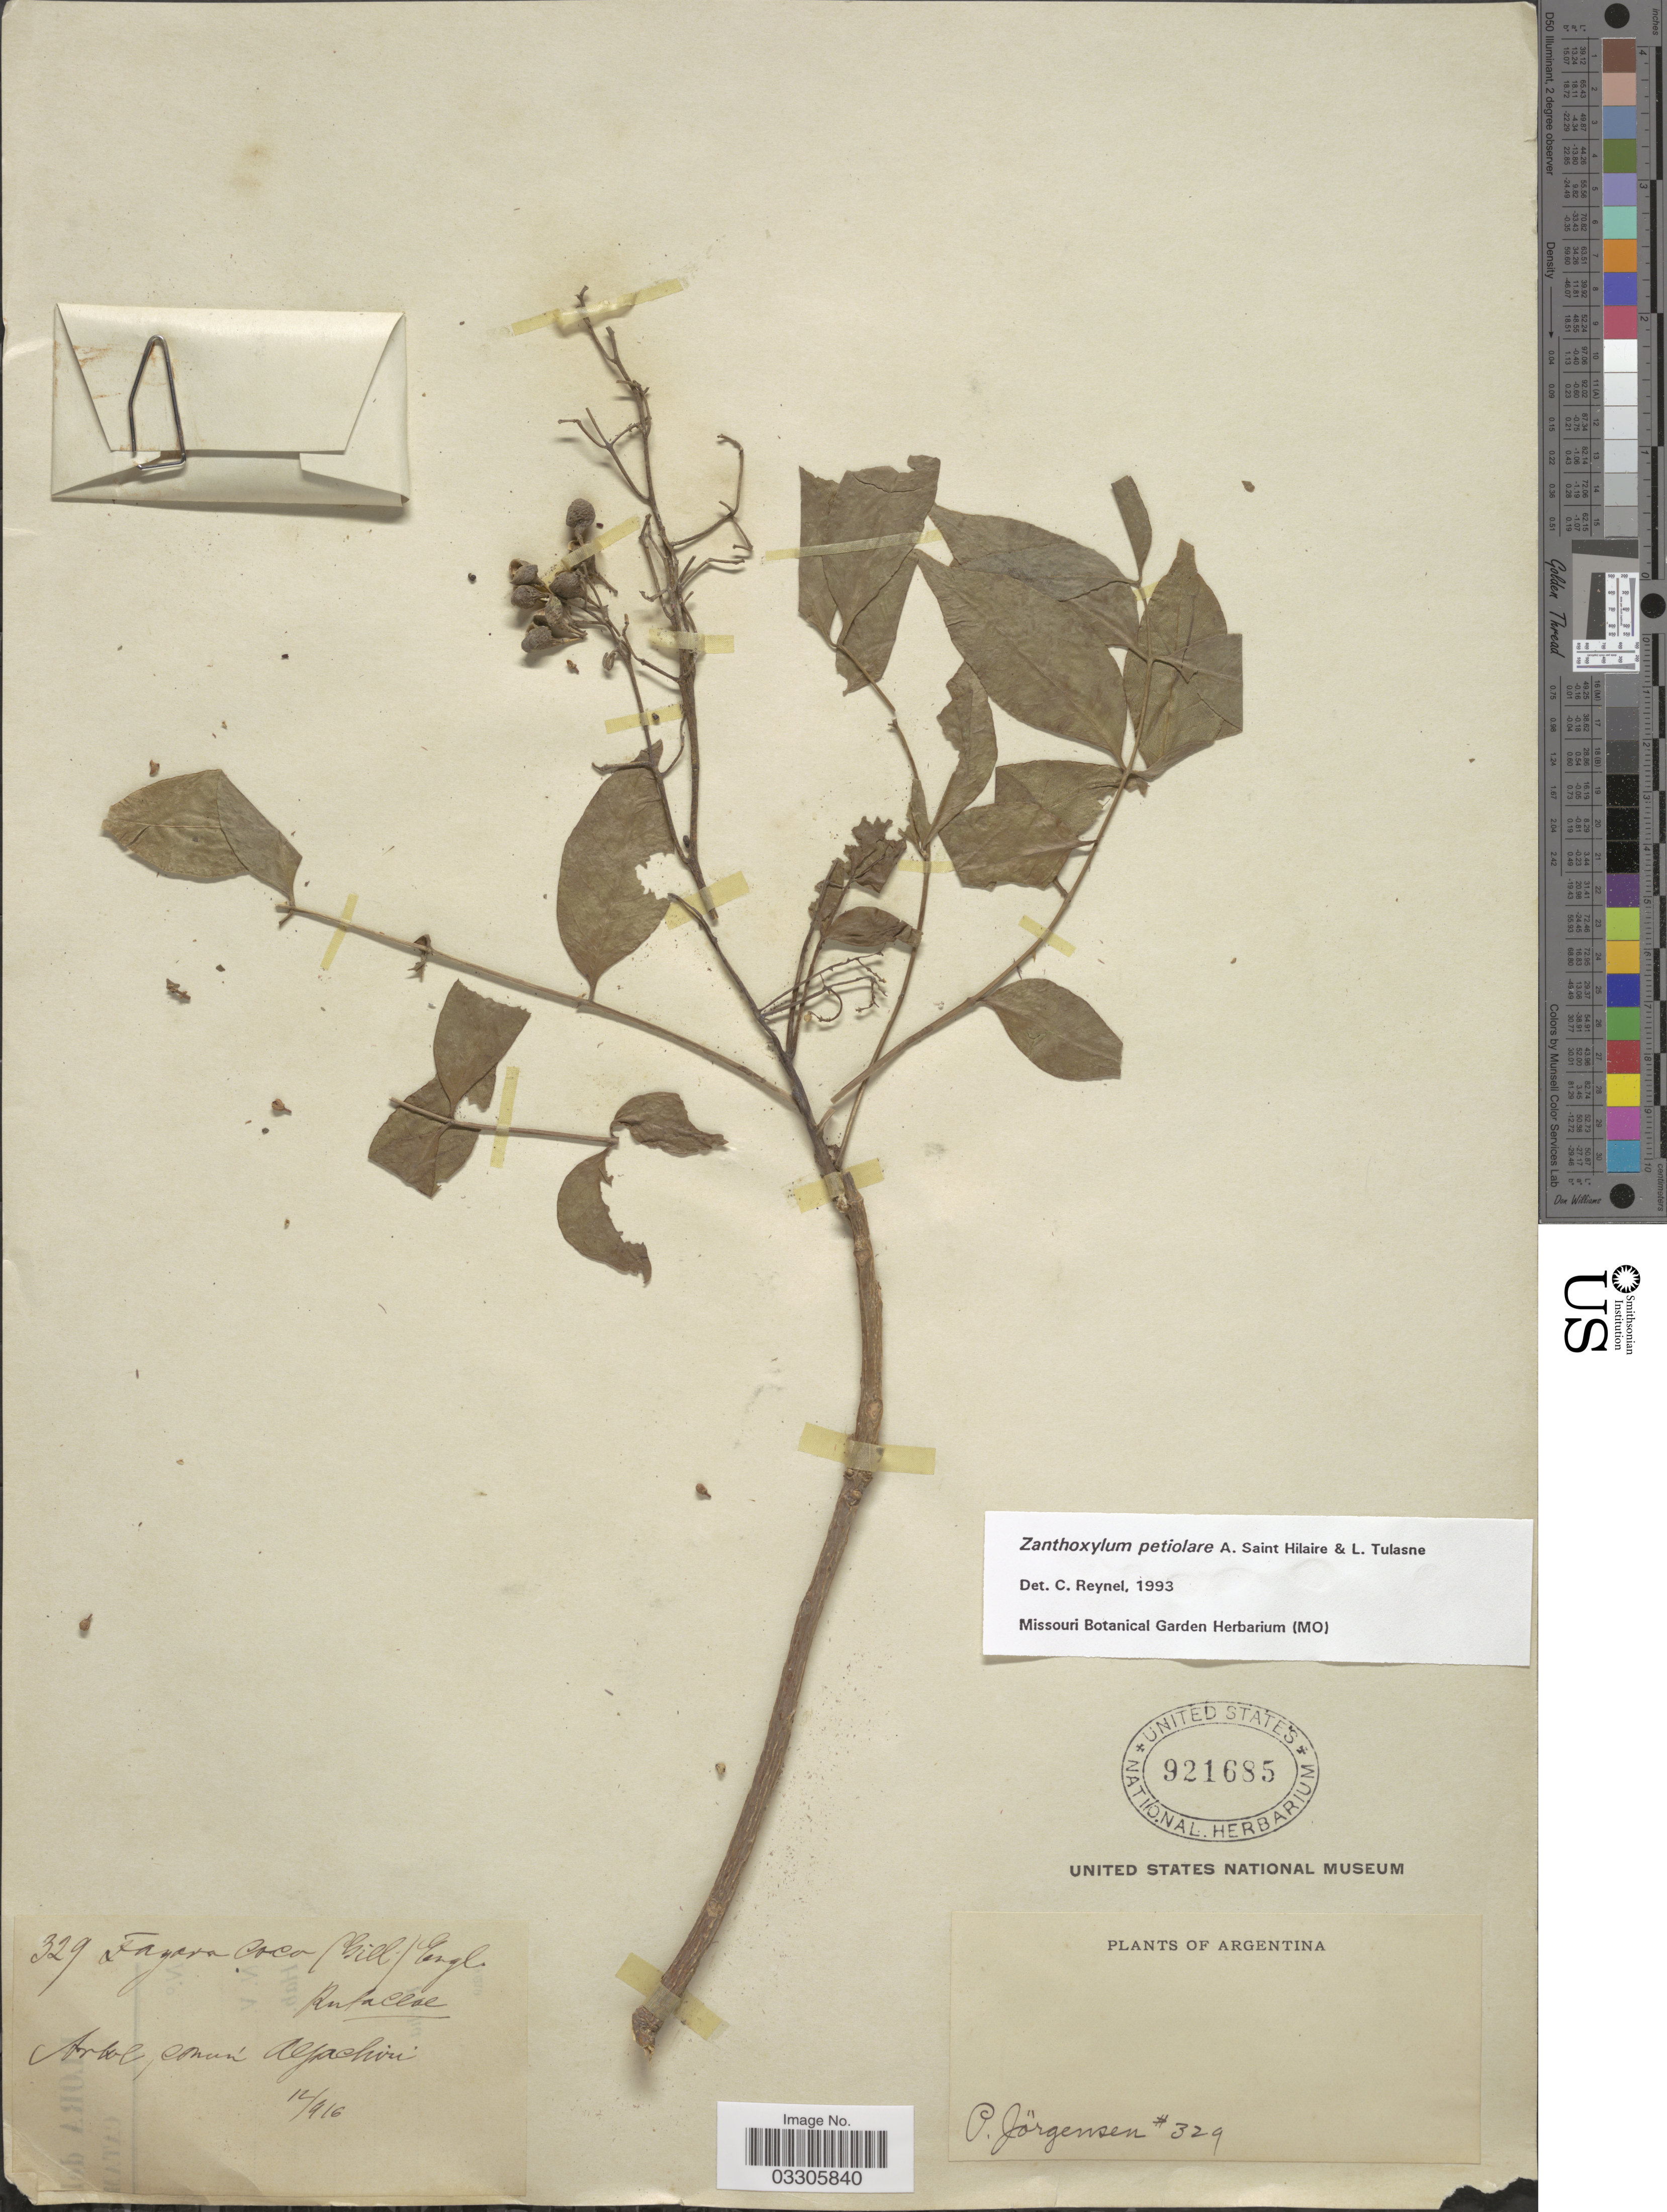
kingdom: Plantae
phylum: Tracheophyta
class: Magnoliopsida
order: Sapindales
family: Rutaceae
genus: Zanthoxylum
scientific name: Zanthoxylum petiolare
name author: A. St.-Hil. & Tul.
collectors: P. Jörgensen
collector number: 329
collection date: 1916-12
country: Argentina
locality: Alpachiri.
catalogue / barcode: US 921685